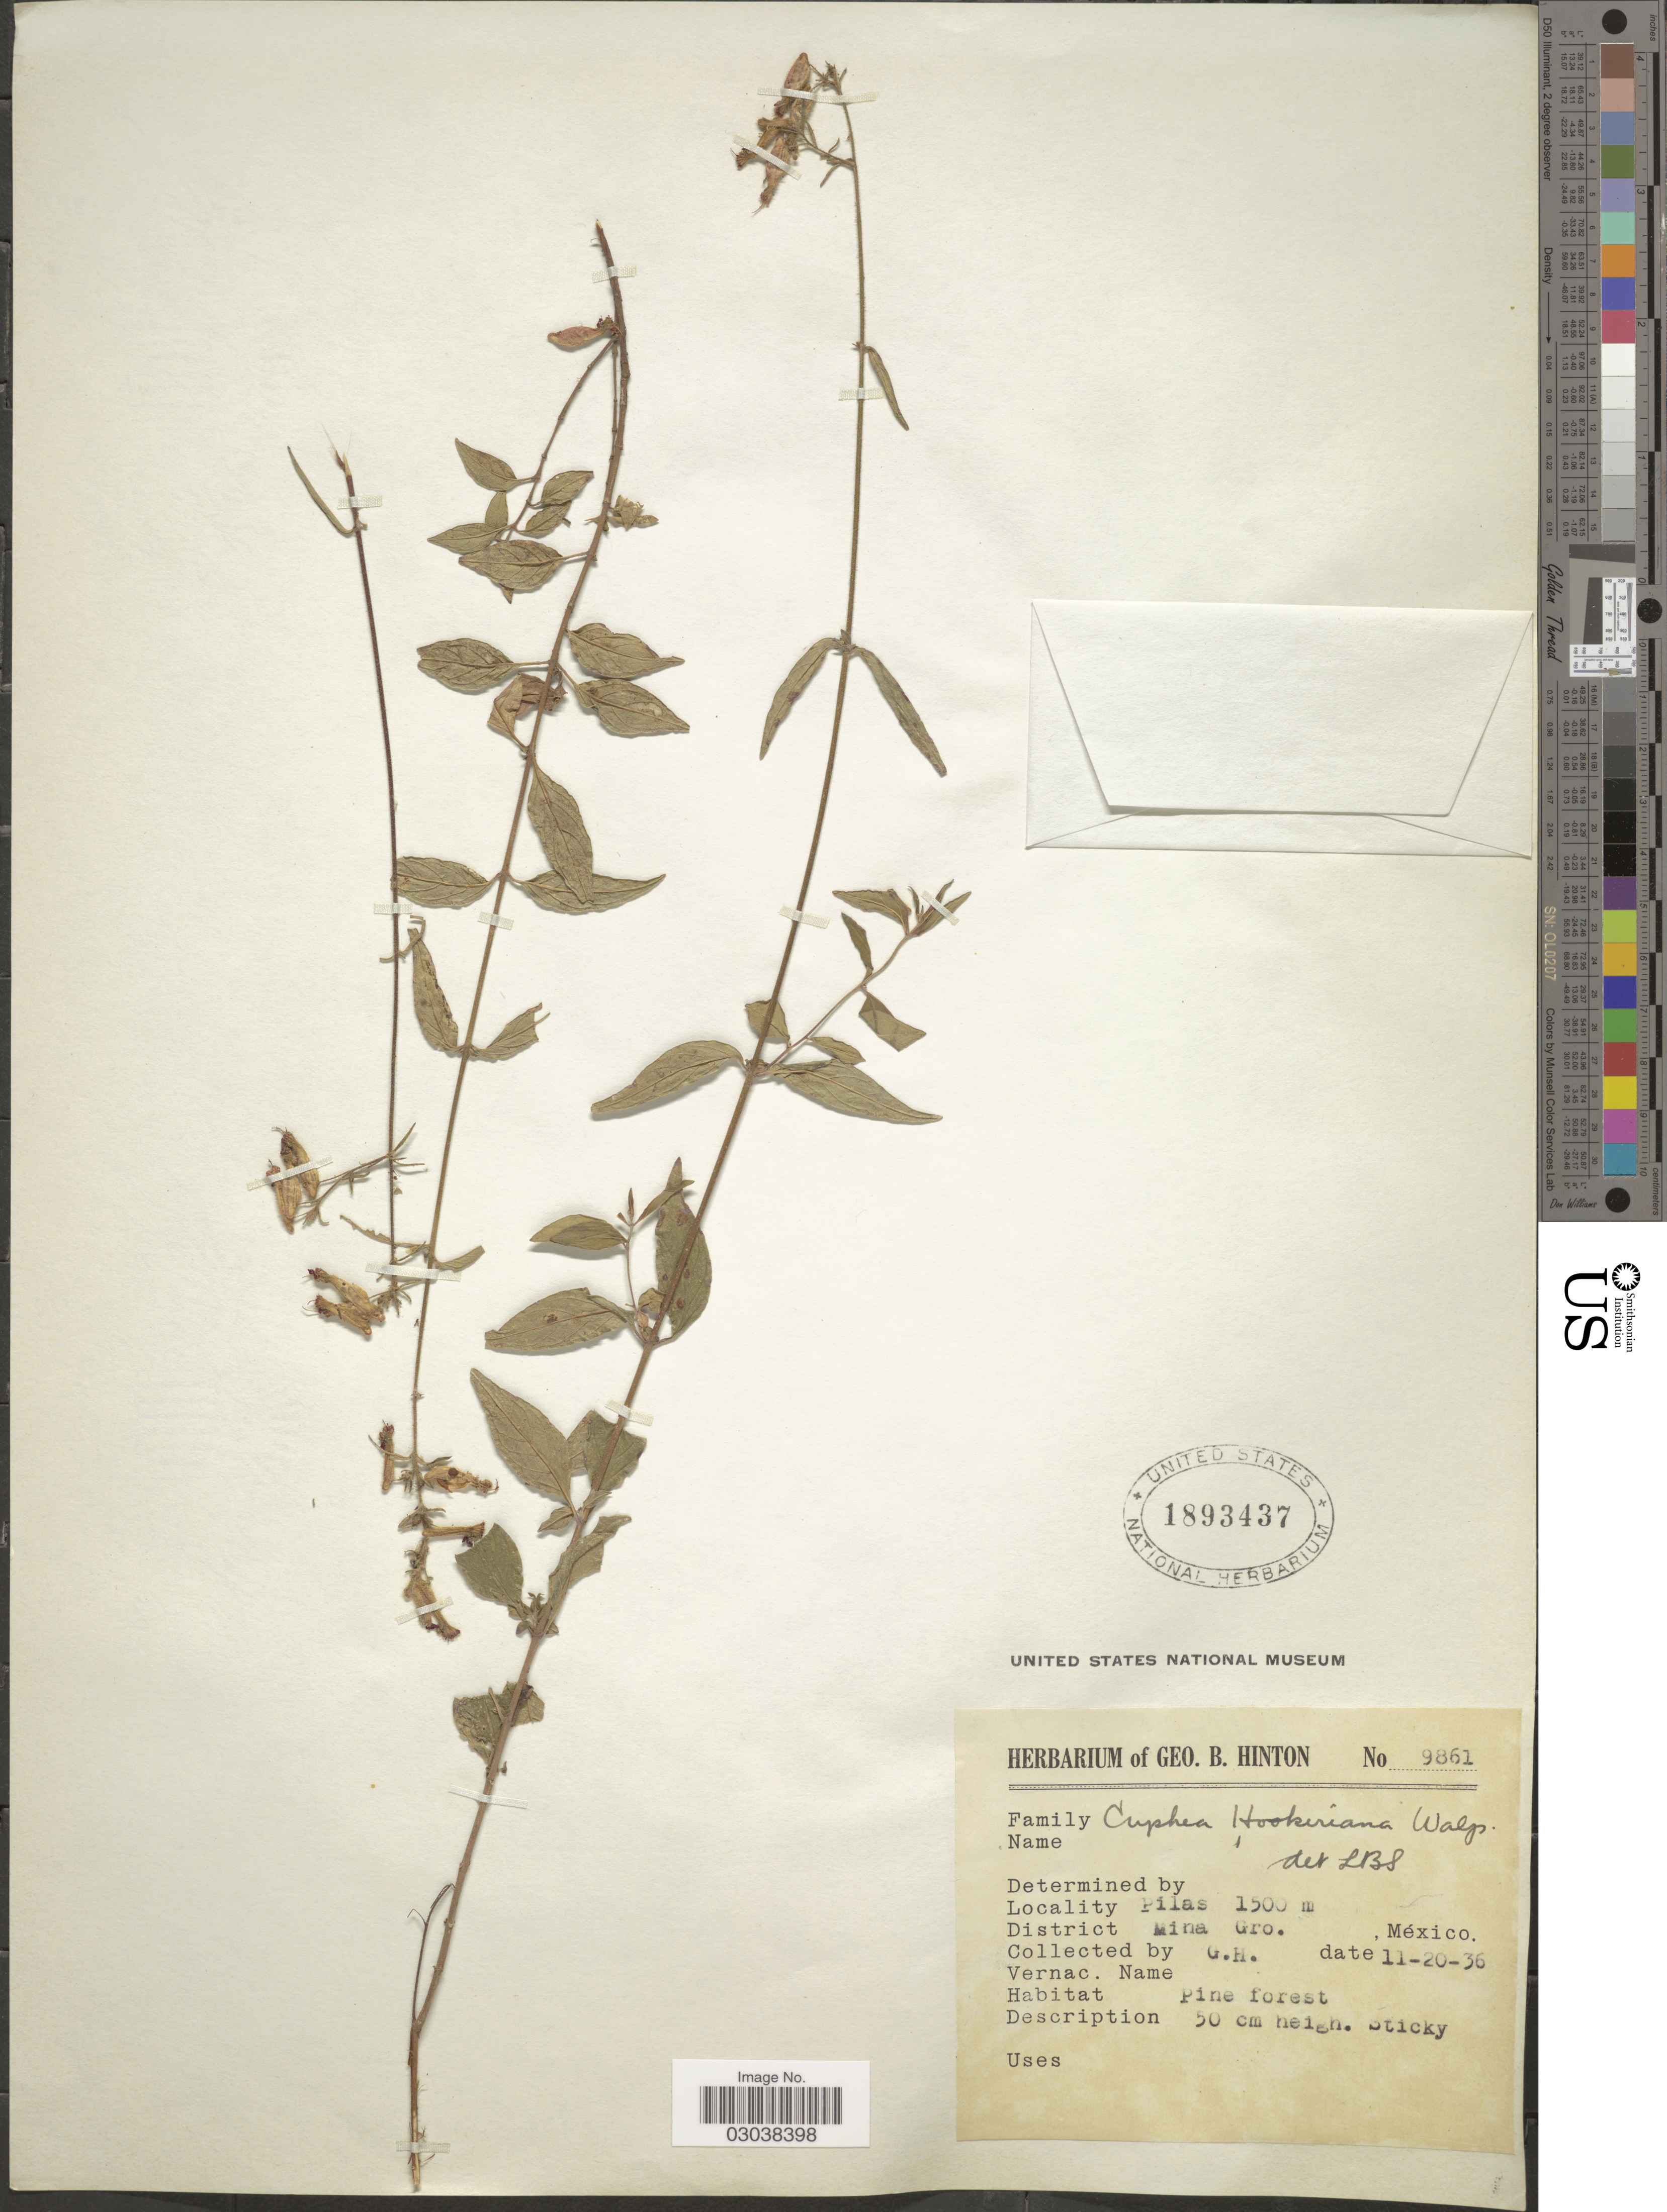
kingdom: Plantae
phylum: Tracheophyta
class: Magnoliopsida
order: Myrtales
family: Lythraceae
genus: Cuphea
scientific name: Cuphea hookeriana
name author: Walp.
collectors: G. B. Hinton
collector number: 9861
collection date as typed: Transcribed d/m/y: 20/11/36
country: Mexico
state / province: Guerrero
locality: Pilas. District Mina, Gro.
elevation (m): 1500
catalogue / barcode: US 1893437